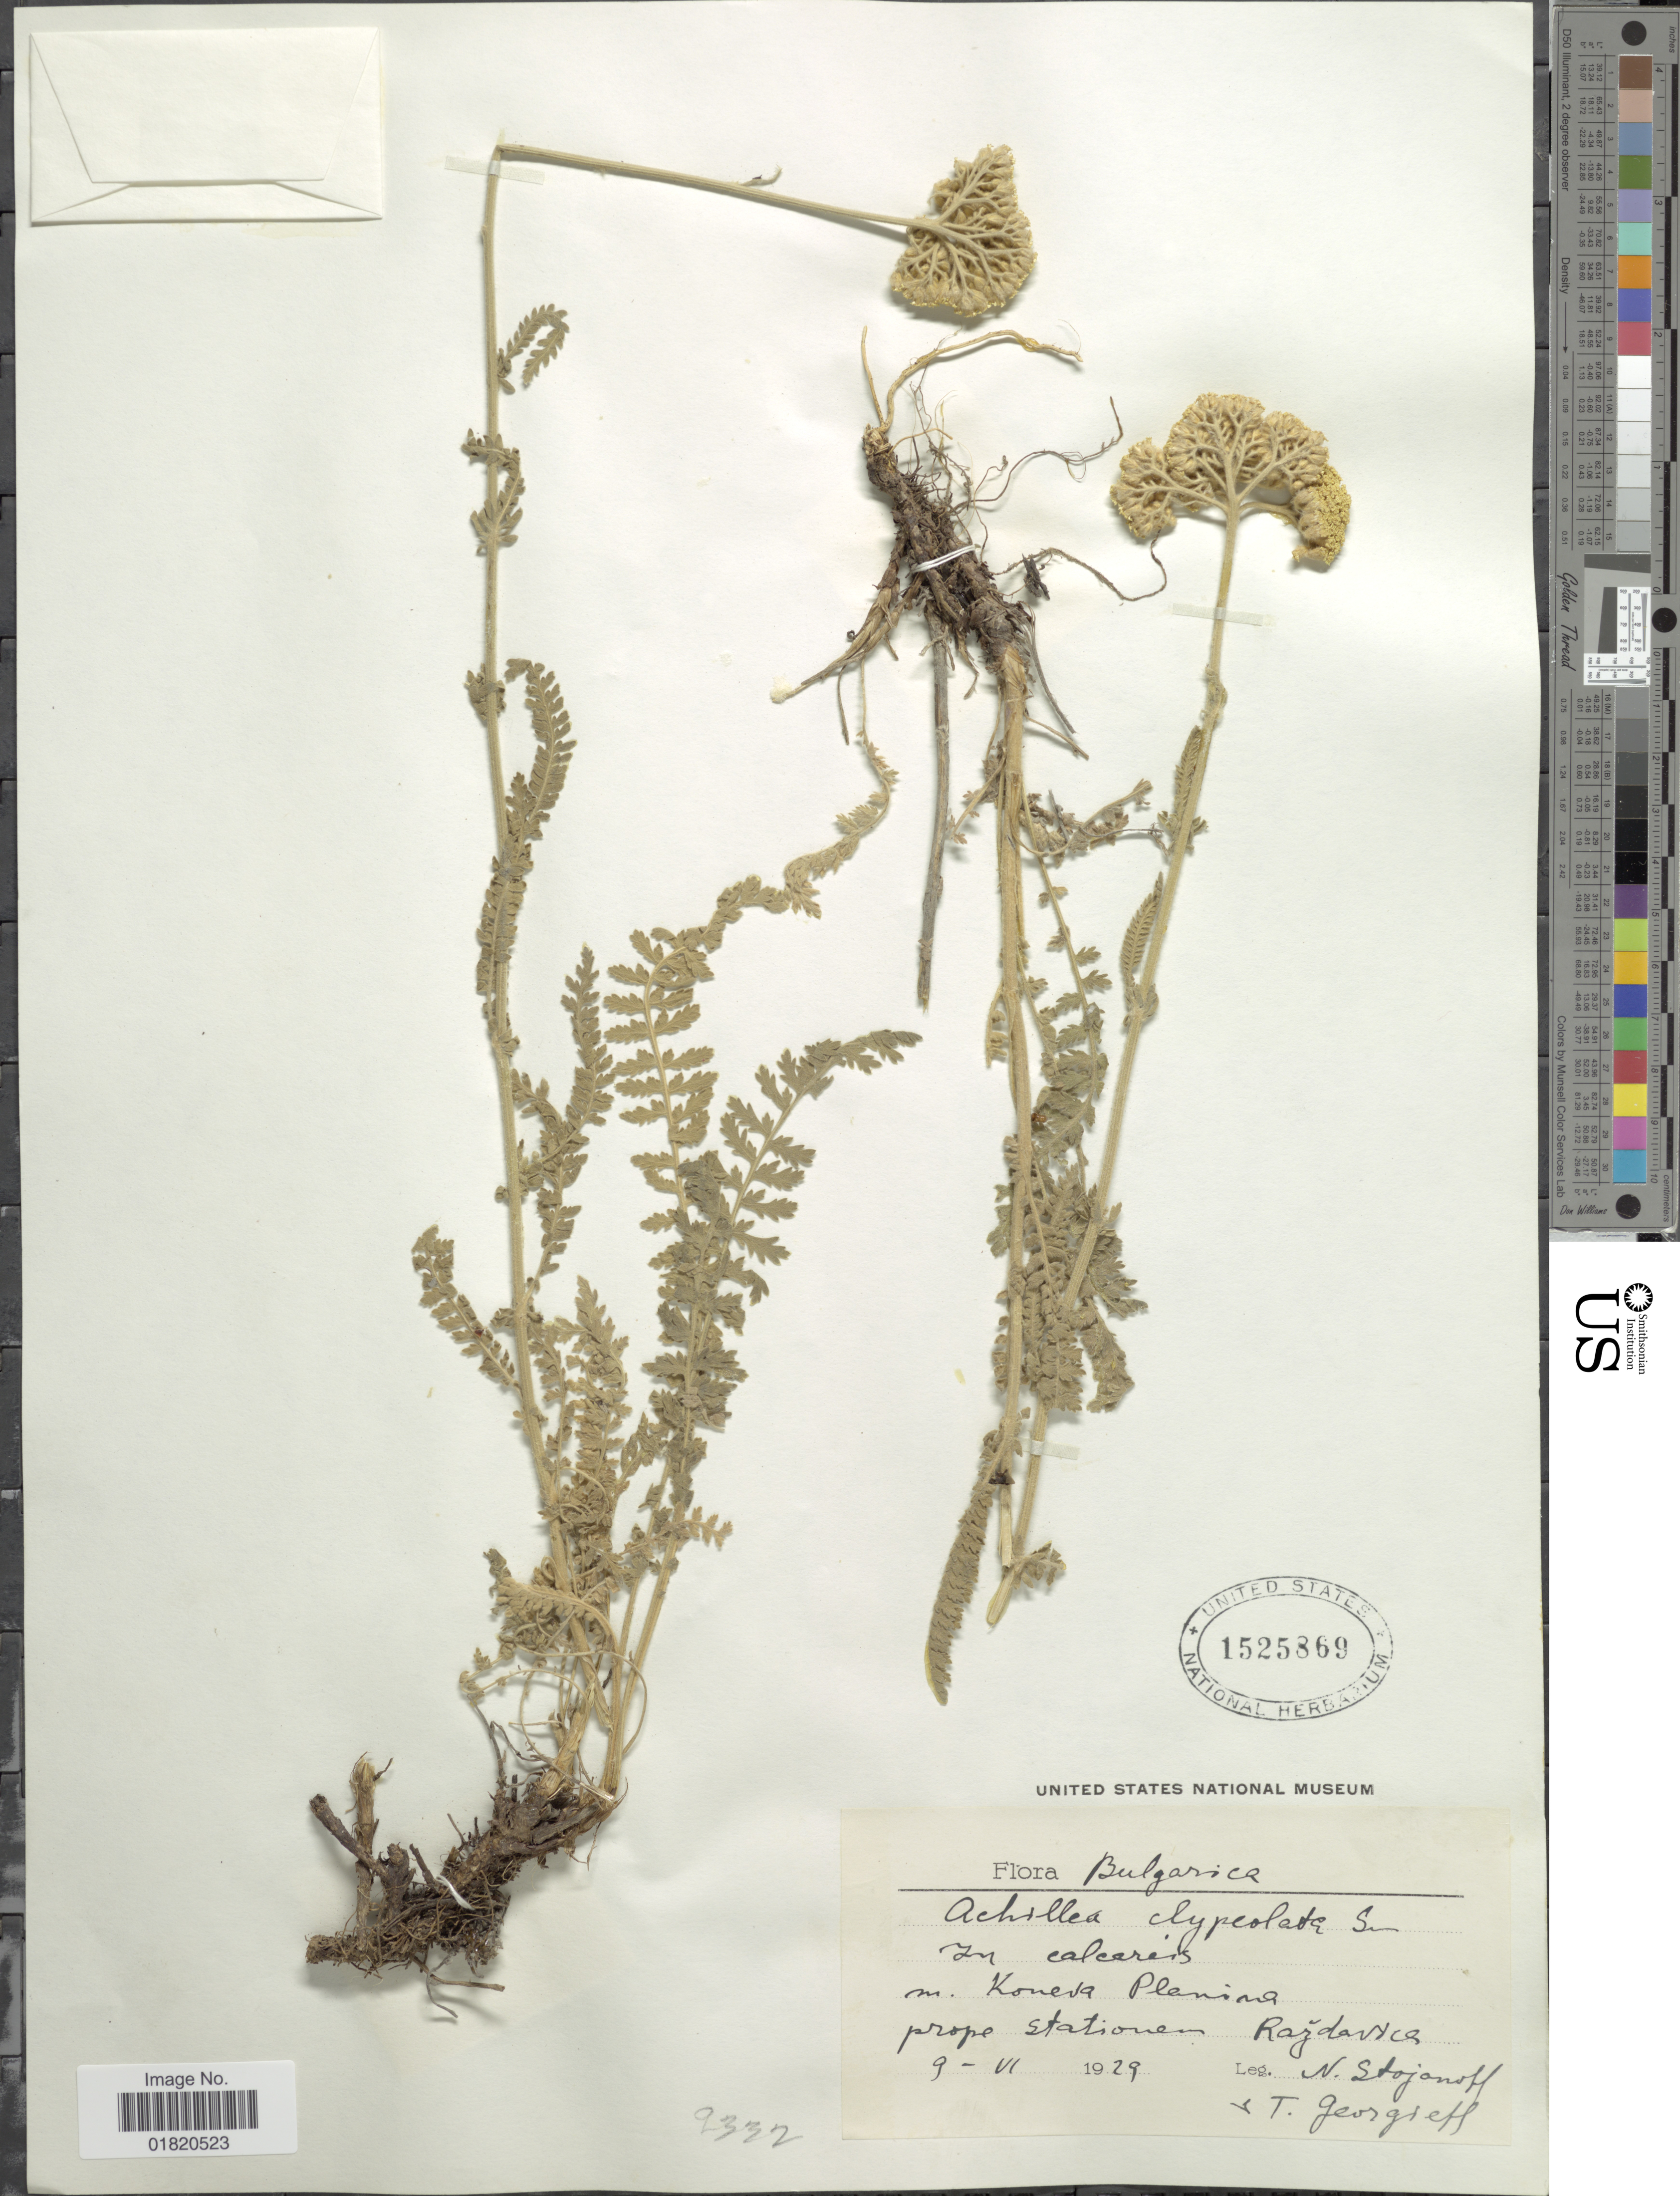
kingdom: Plantae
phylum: Tracheophyta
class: Magnoliopsida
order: Asterales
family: Asteraceae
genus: Achillea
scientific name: Achillea clypeolata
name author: Sm.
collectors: N. Stojanoff & T. Georgieff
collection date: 1929-06-09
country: Bulgaria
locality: Koneva Plenina prope Stationen Rajdavdis [interpreted]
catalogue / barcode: US 1525869